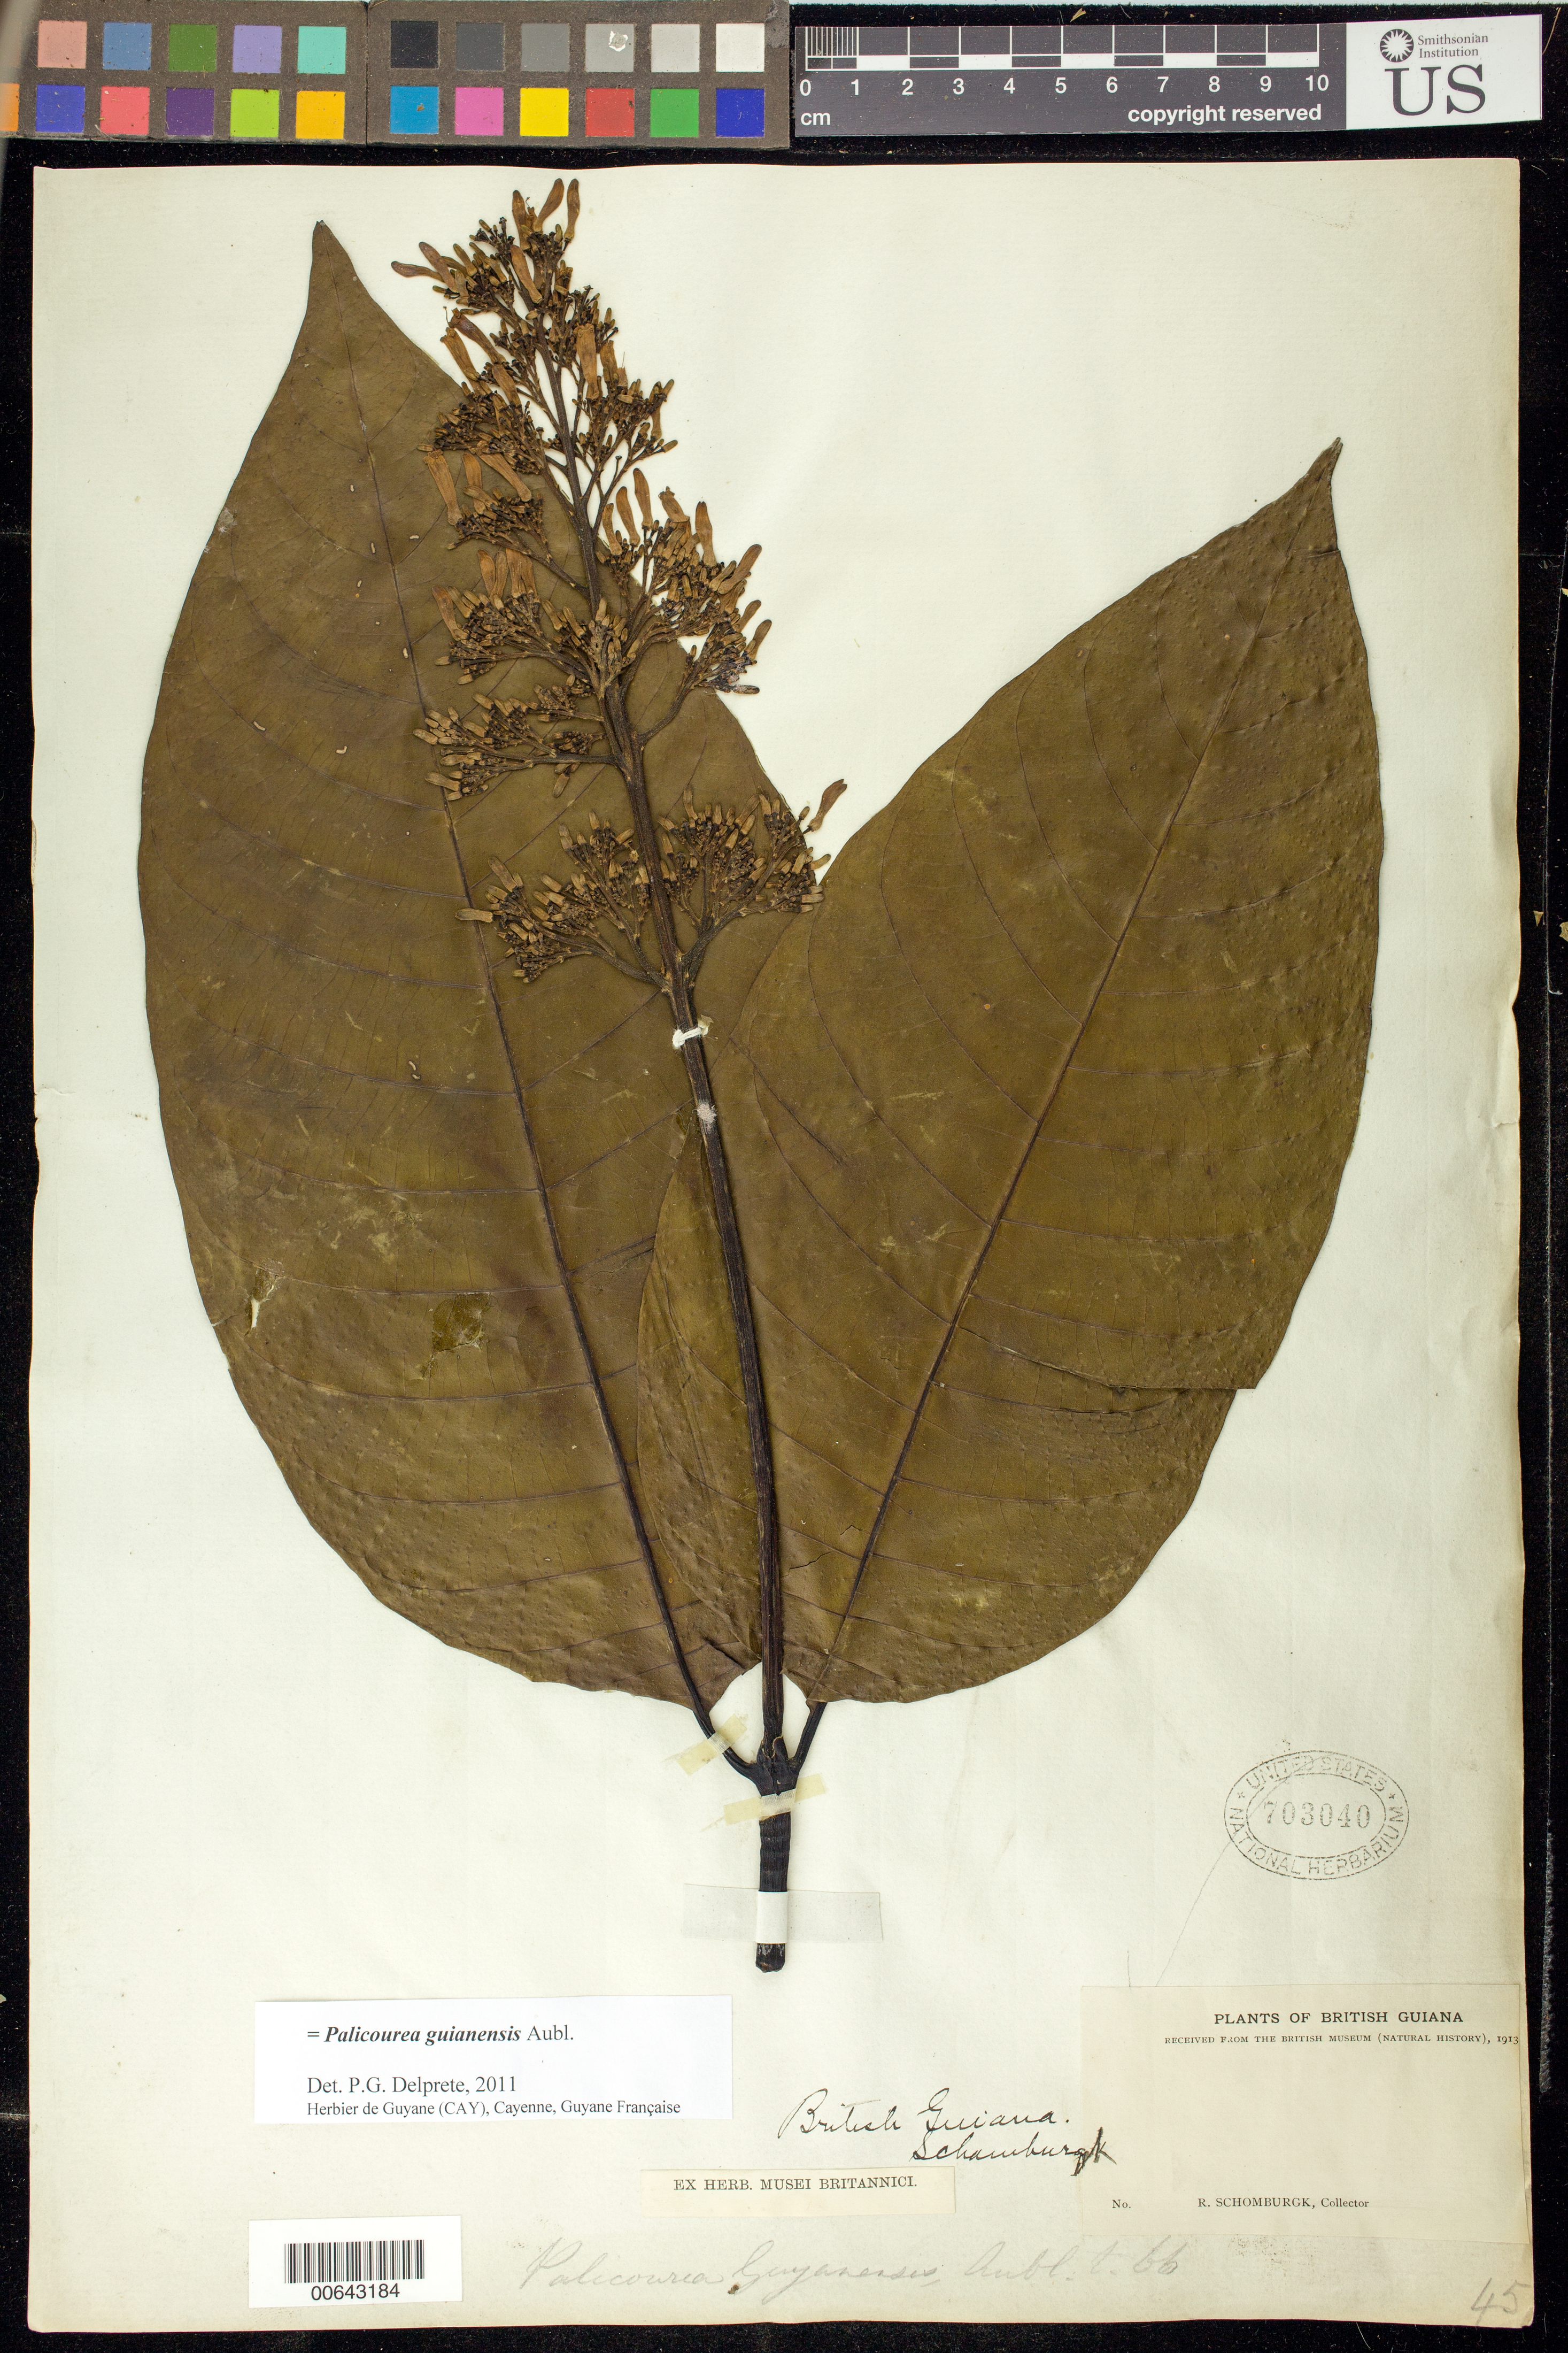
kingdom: Plantae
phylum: Tracheophyta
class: Magnoliopsida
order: Gentianales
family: Rubiaceae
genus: Palicourea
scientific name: Palicourea guianensis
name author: Aubl.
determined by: Delprete, P. G., Herb. de Guyane Cay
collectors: R. H. Schomburgk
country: Guyana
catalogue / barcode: US 703040